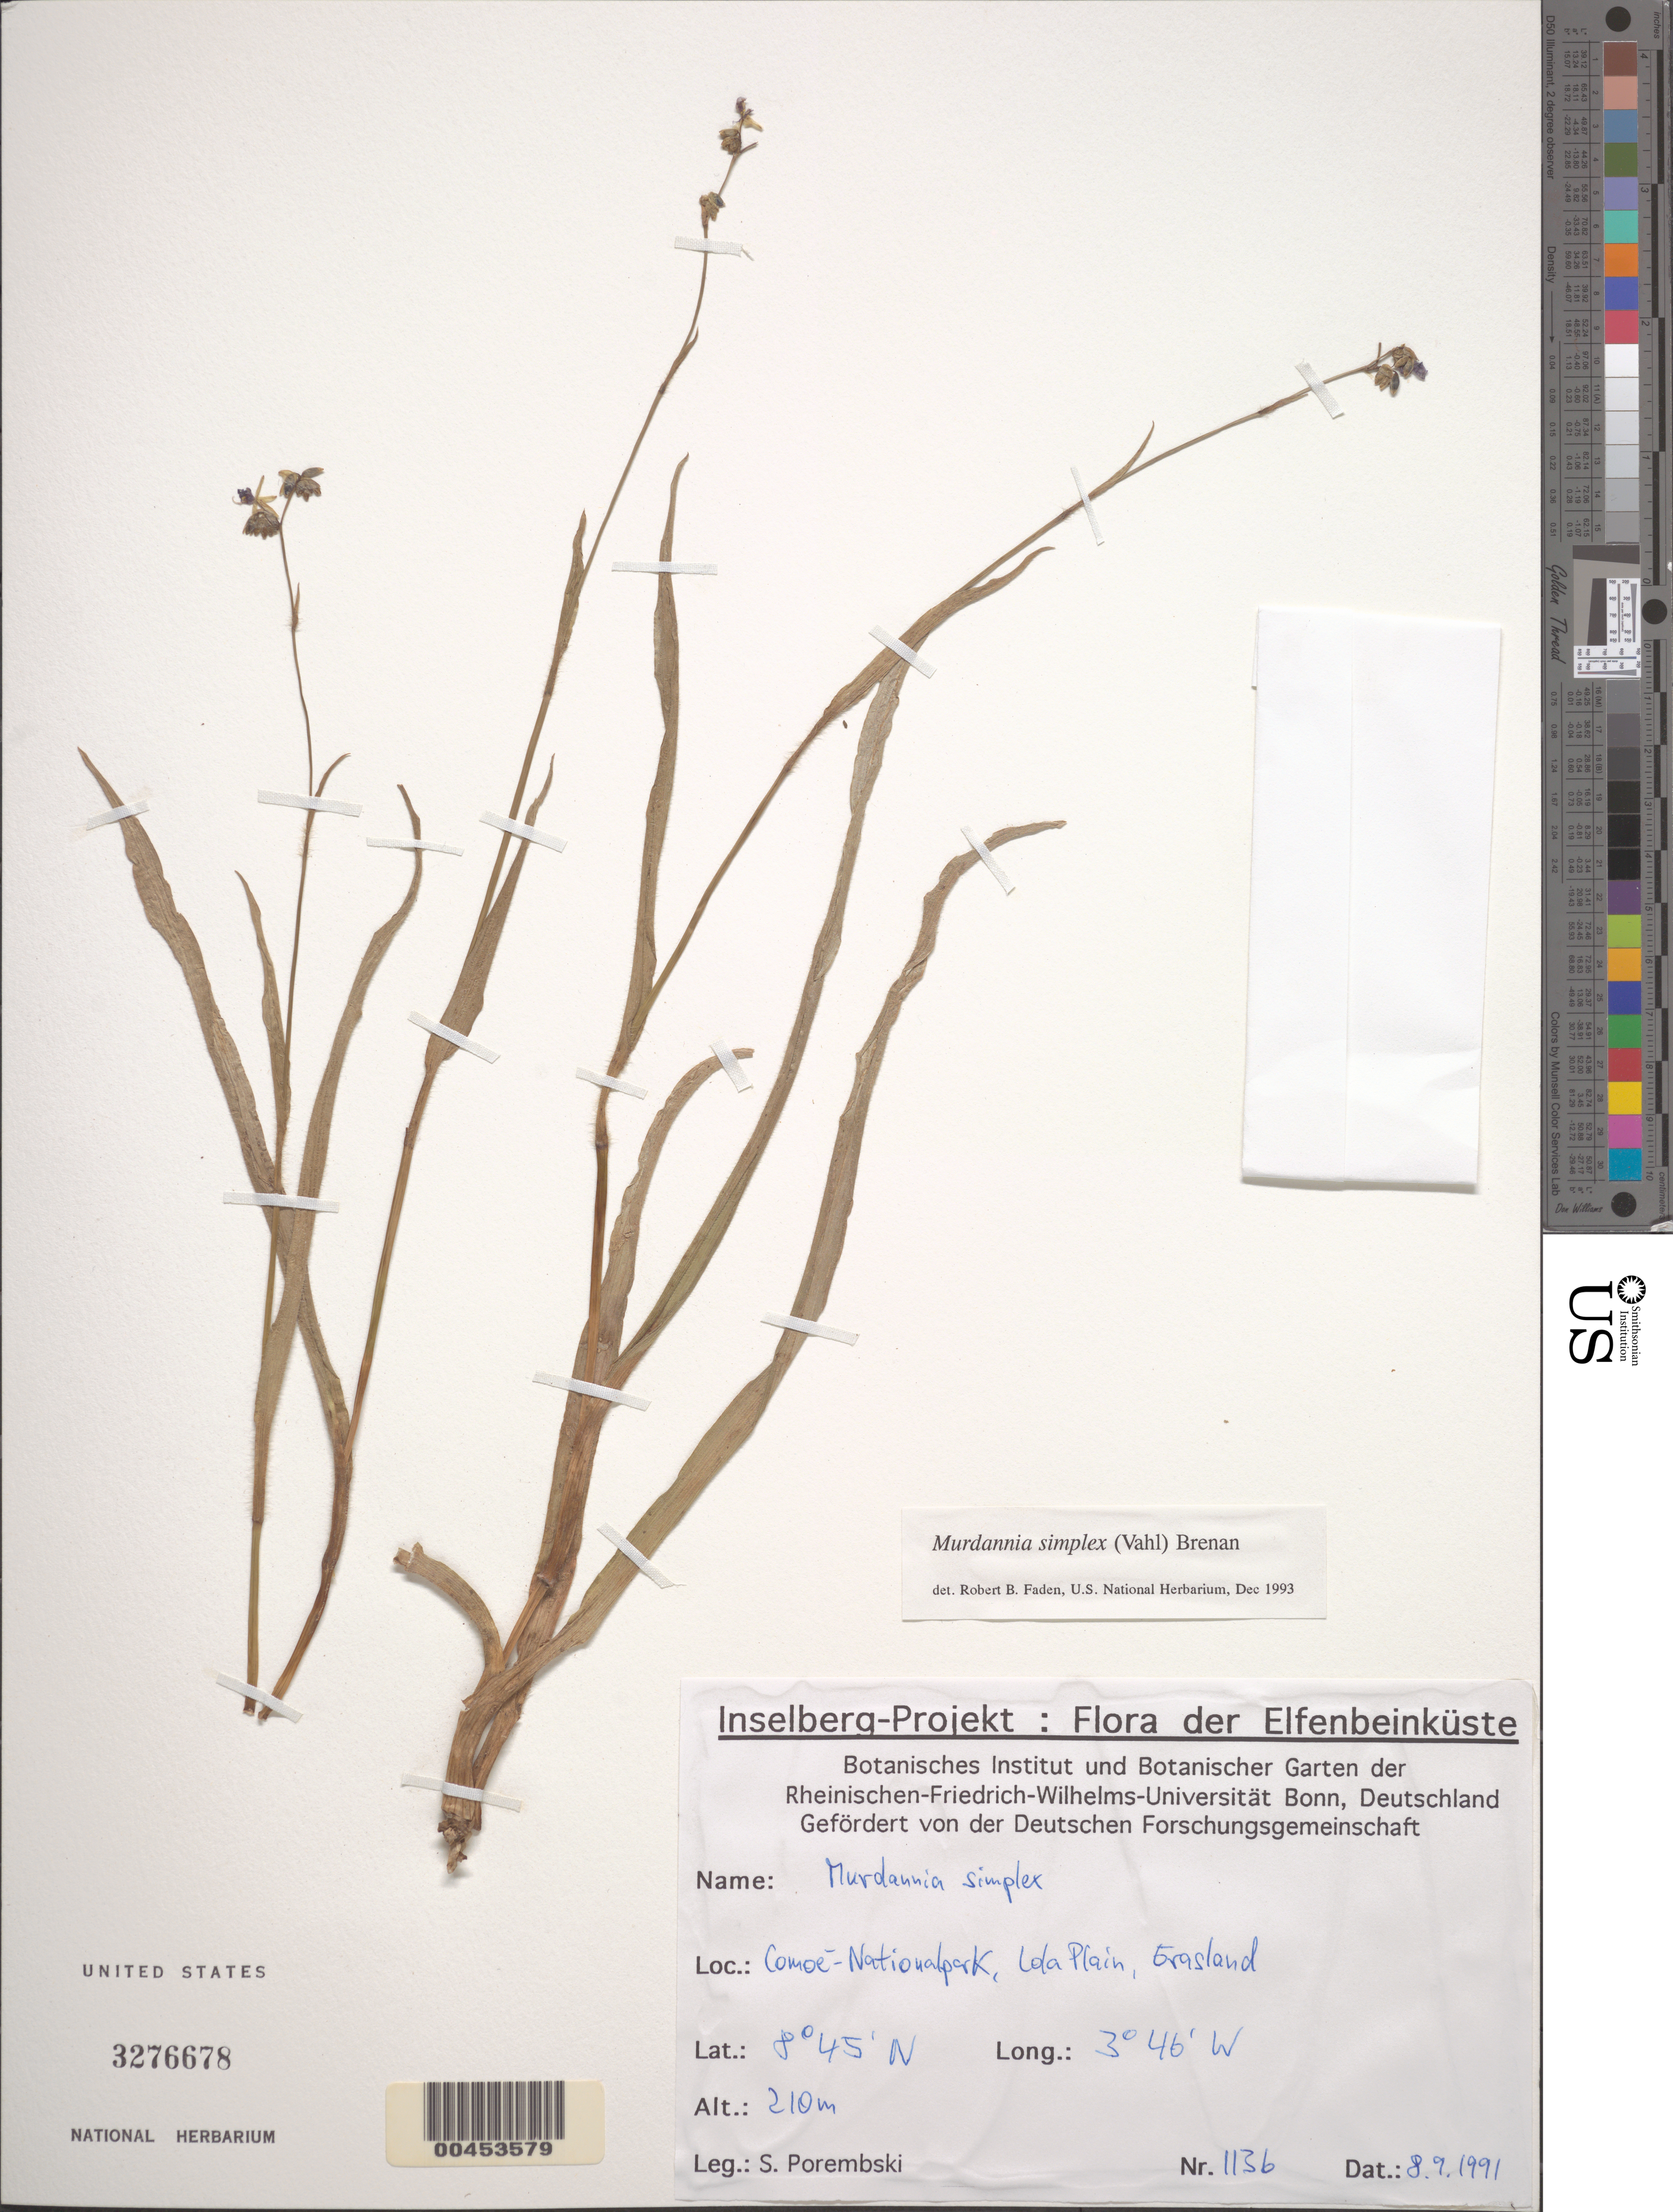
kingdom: Plantae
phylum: Tracheophyta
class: Liliopsida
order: Commelinales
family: Commelinaceae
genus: Murdannia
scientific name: Murdannia simplex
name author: (Vahl) Brenan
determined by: Faden, Robert B., (US), Smithsonian Institution - National Museum of Natural History (UNITED STATES)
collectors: S. Porembski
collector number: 1136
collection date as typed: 08 Sep 1991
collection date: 1991-09-08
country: Ivory Coast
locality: Comoe National Park, lola plain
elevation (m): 210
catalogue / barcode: US 3276678